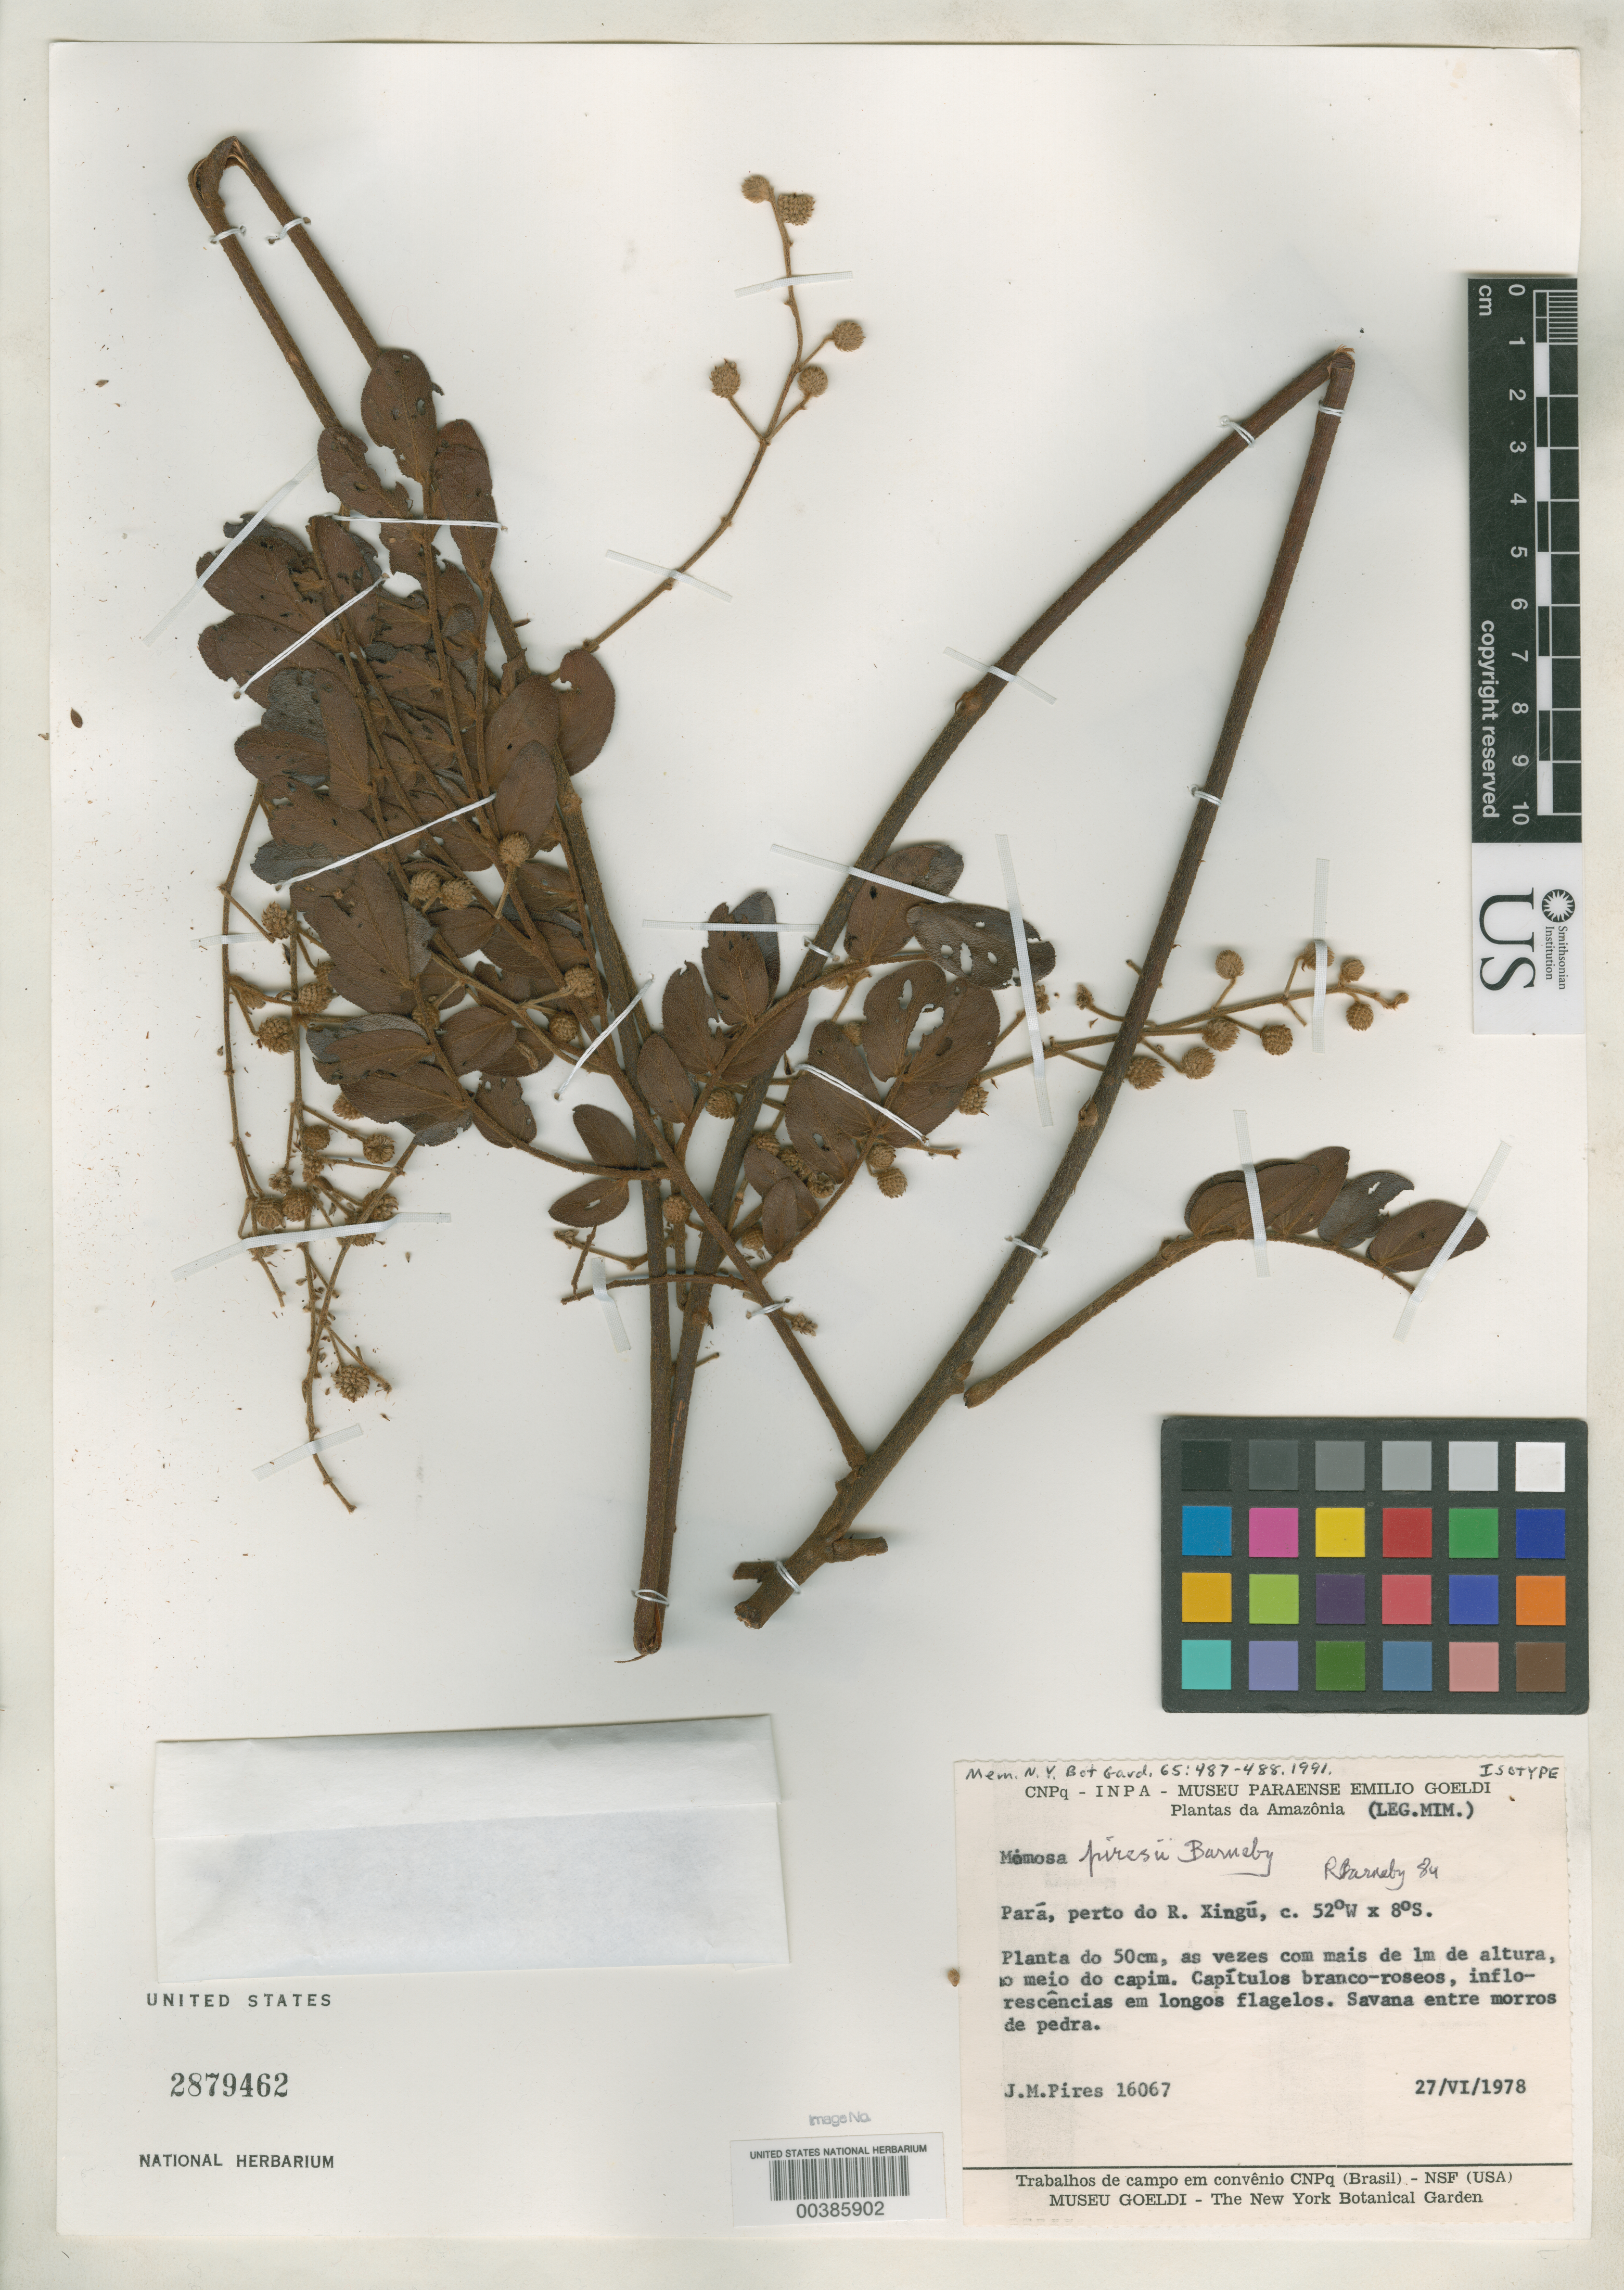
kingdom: Plantae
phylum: Tracheophyta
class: Magnoliopsida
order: Fabales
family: Fabaceae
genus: Mimosa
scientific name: Mimosa piresii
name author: Barneby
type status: Isotype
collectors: J. M. Pires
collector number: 16067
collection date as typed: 27 Jun 1978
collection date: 1978-06-27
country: Brazil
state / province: Pará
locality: Perto do R. Xingu.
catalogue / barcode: US 3879462